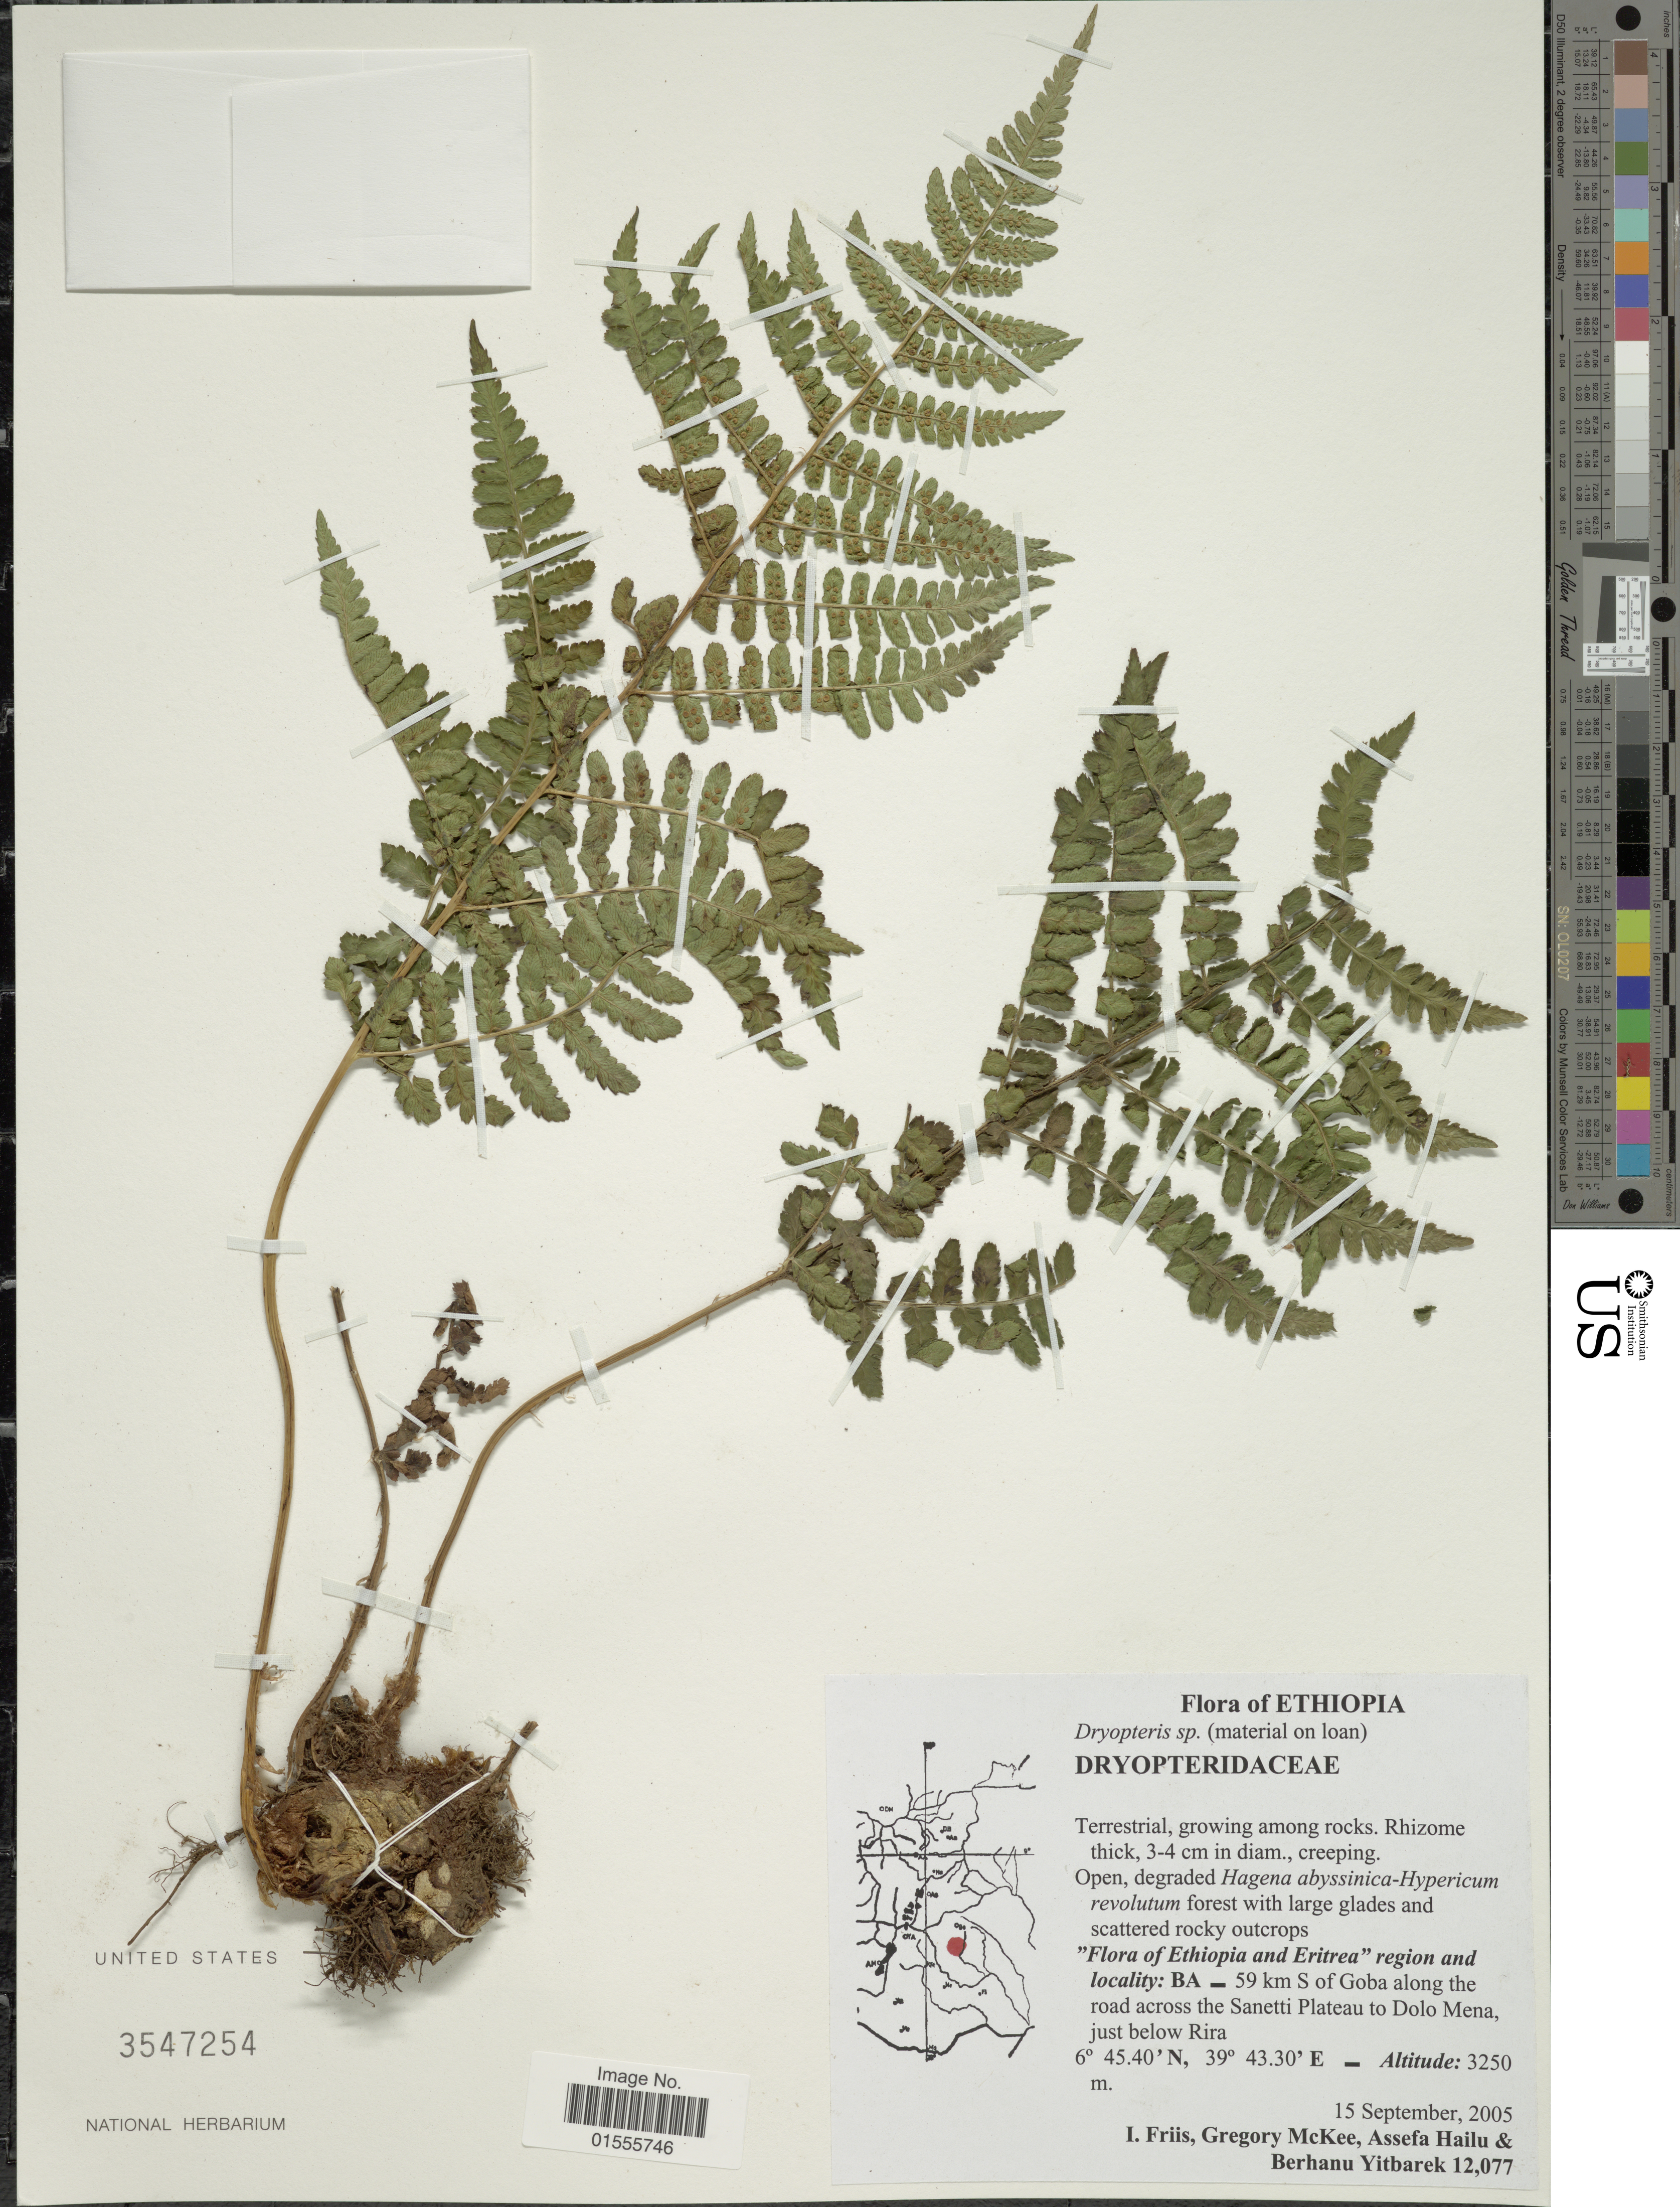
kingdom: Plantae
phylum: Tracheophyta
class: Polypodiopsida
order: Polypodiales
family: Dryopteridaceae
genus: Dryopteris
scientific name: Dryopteris sp.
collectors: I. Friis, G. S. McKee, A. Hailu & B. Yitbarek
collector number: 12077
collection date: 2005-09-15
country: Ethiopia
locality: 'ethiopia and Eritrea' : BA _ 59 km S of Goba along the road across the Sanetti Plateau to Dolo Mena, just below Rira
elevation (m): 3250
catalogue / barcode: US 3547254